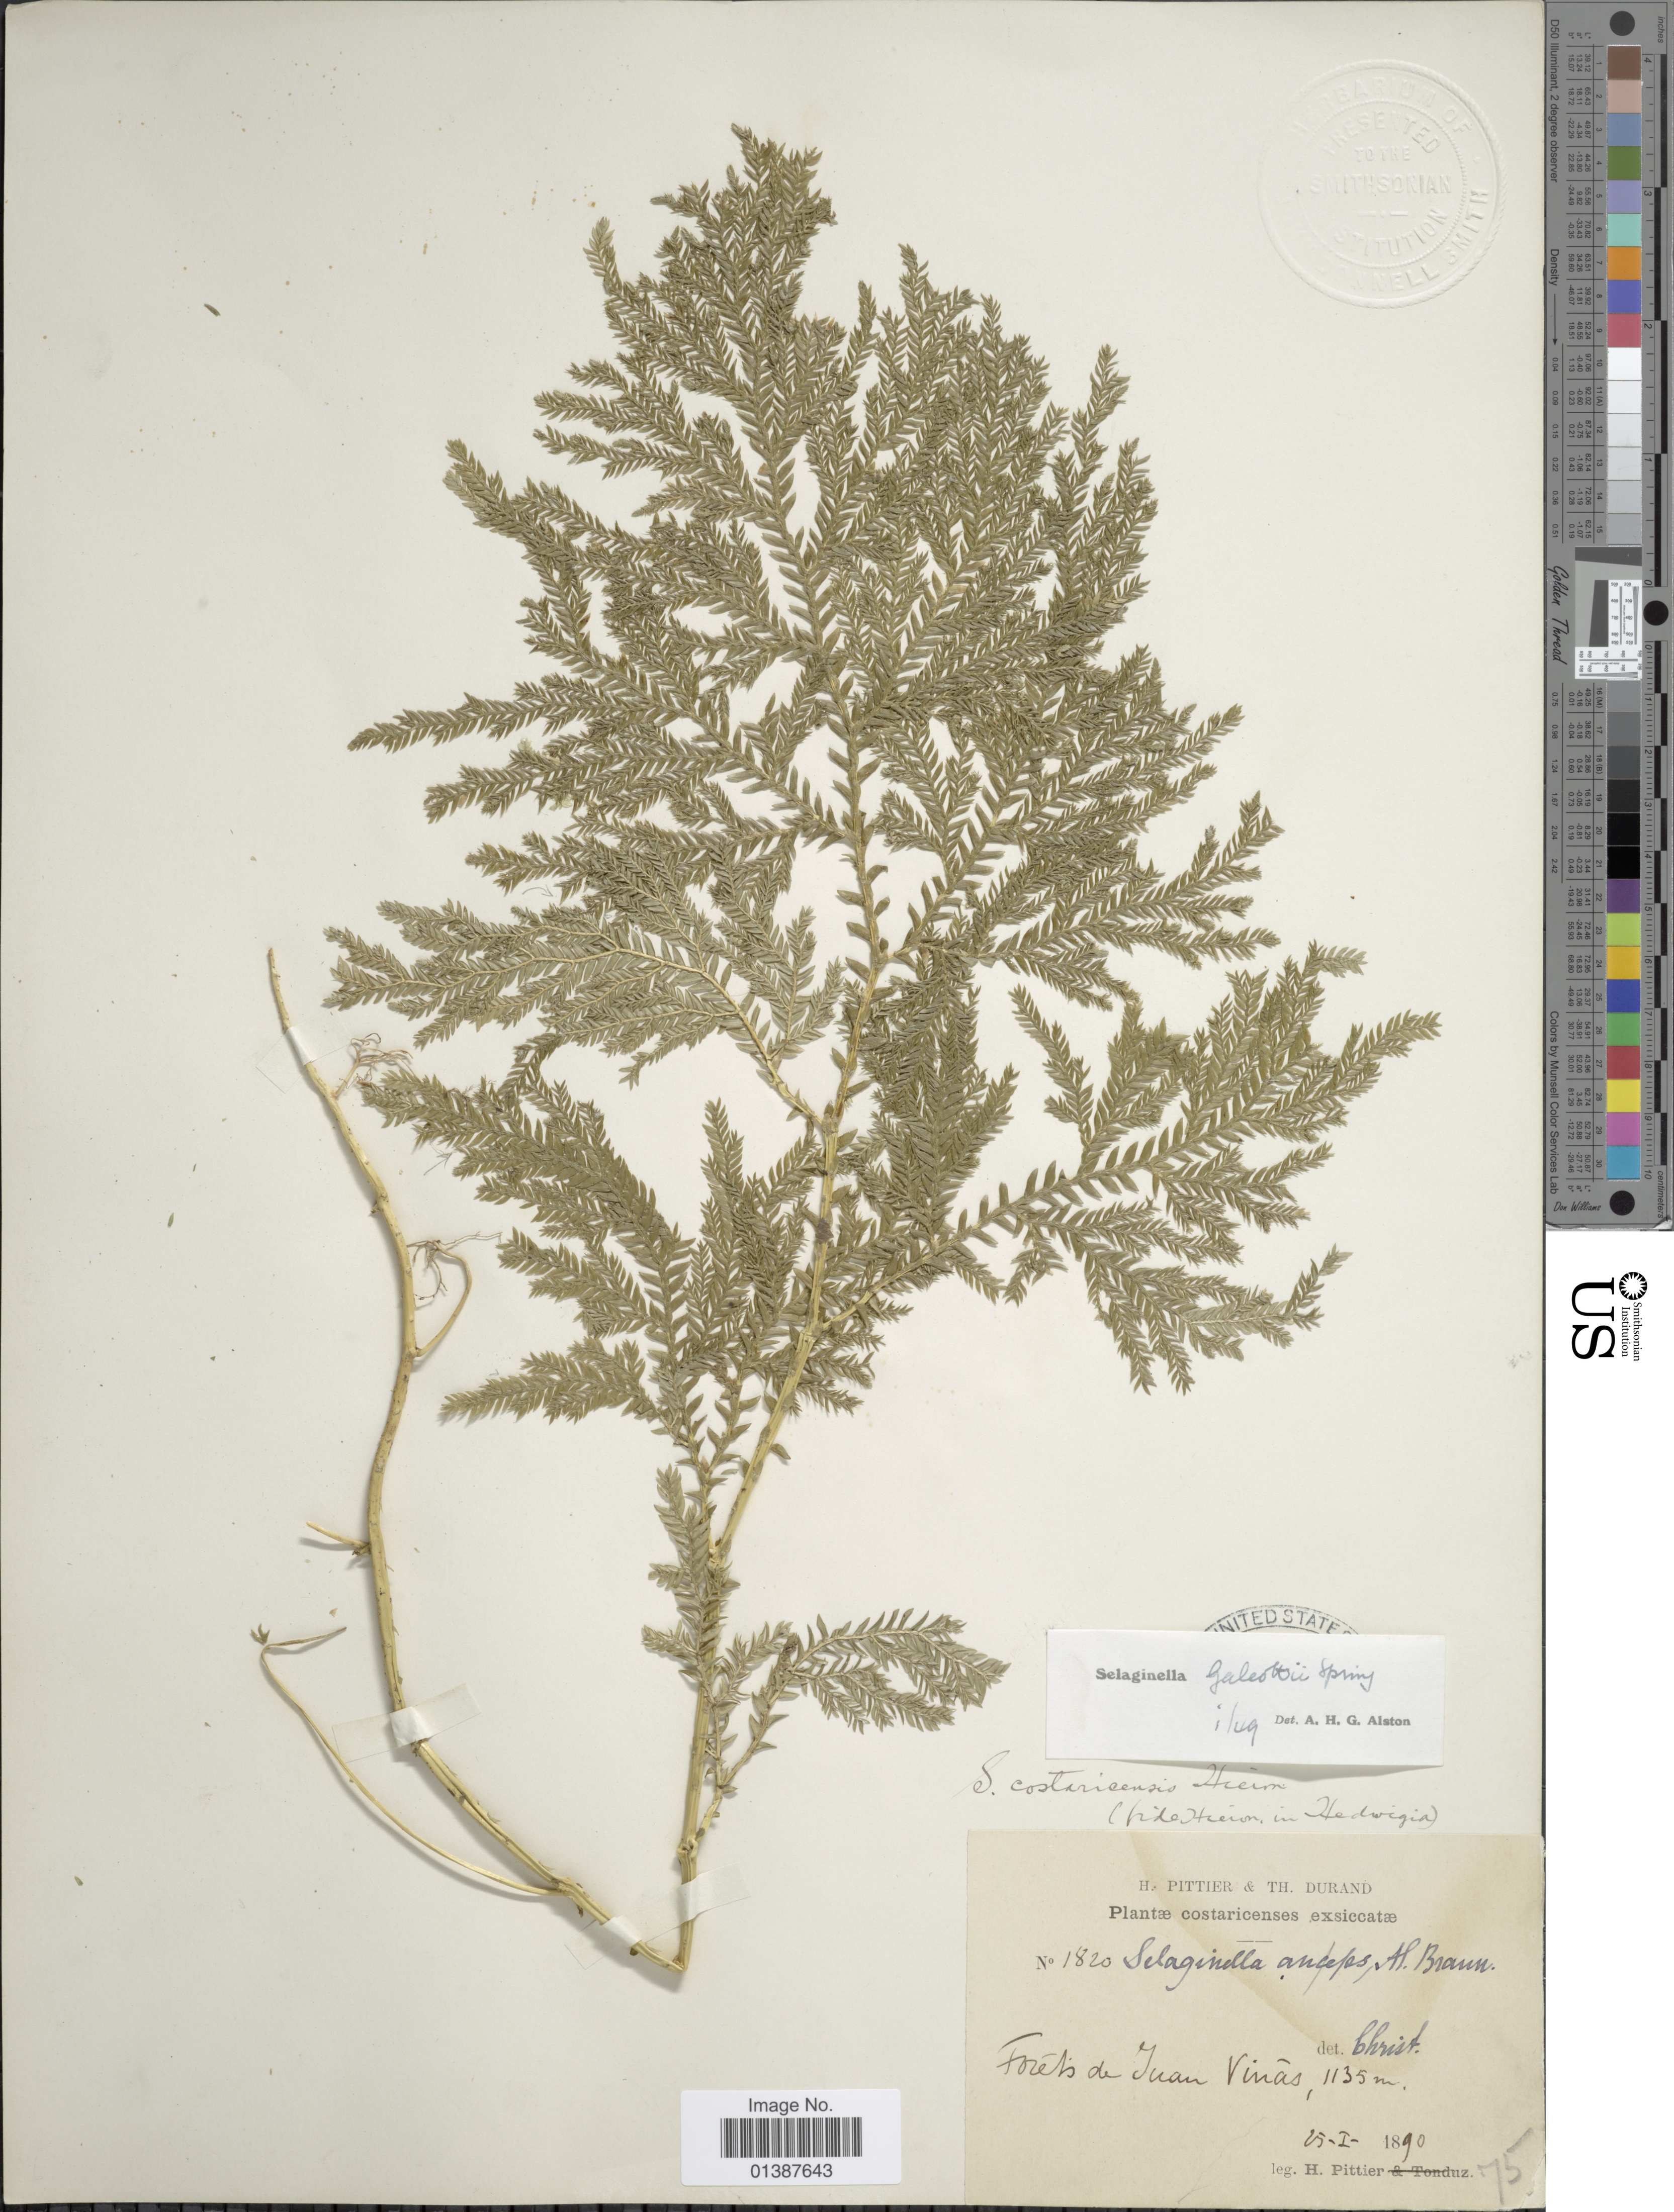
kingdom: Plantae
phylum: Tracheophyta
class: Lycopodiopsida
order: Selaginellales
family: Selaginellaceae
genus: Selaginella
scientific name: Selaginella galeottii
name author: Spring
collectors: H. F. Pittier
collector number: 1820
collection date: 1890-01-25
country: Costa Rica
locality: Forêts de Juan Vinas [forests of Juan Vinas]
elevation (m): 1135